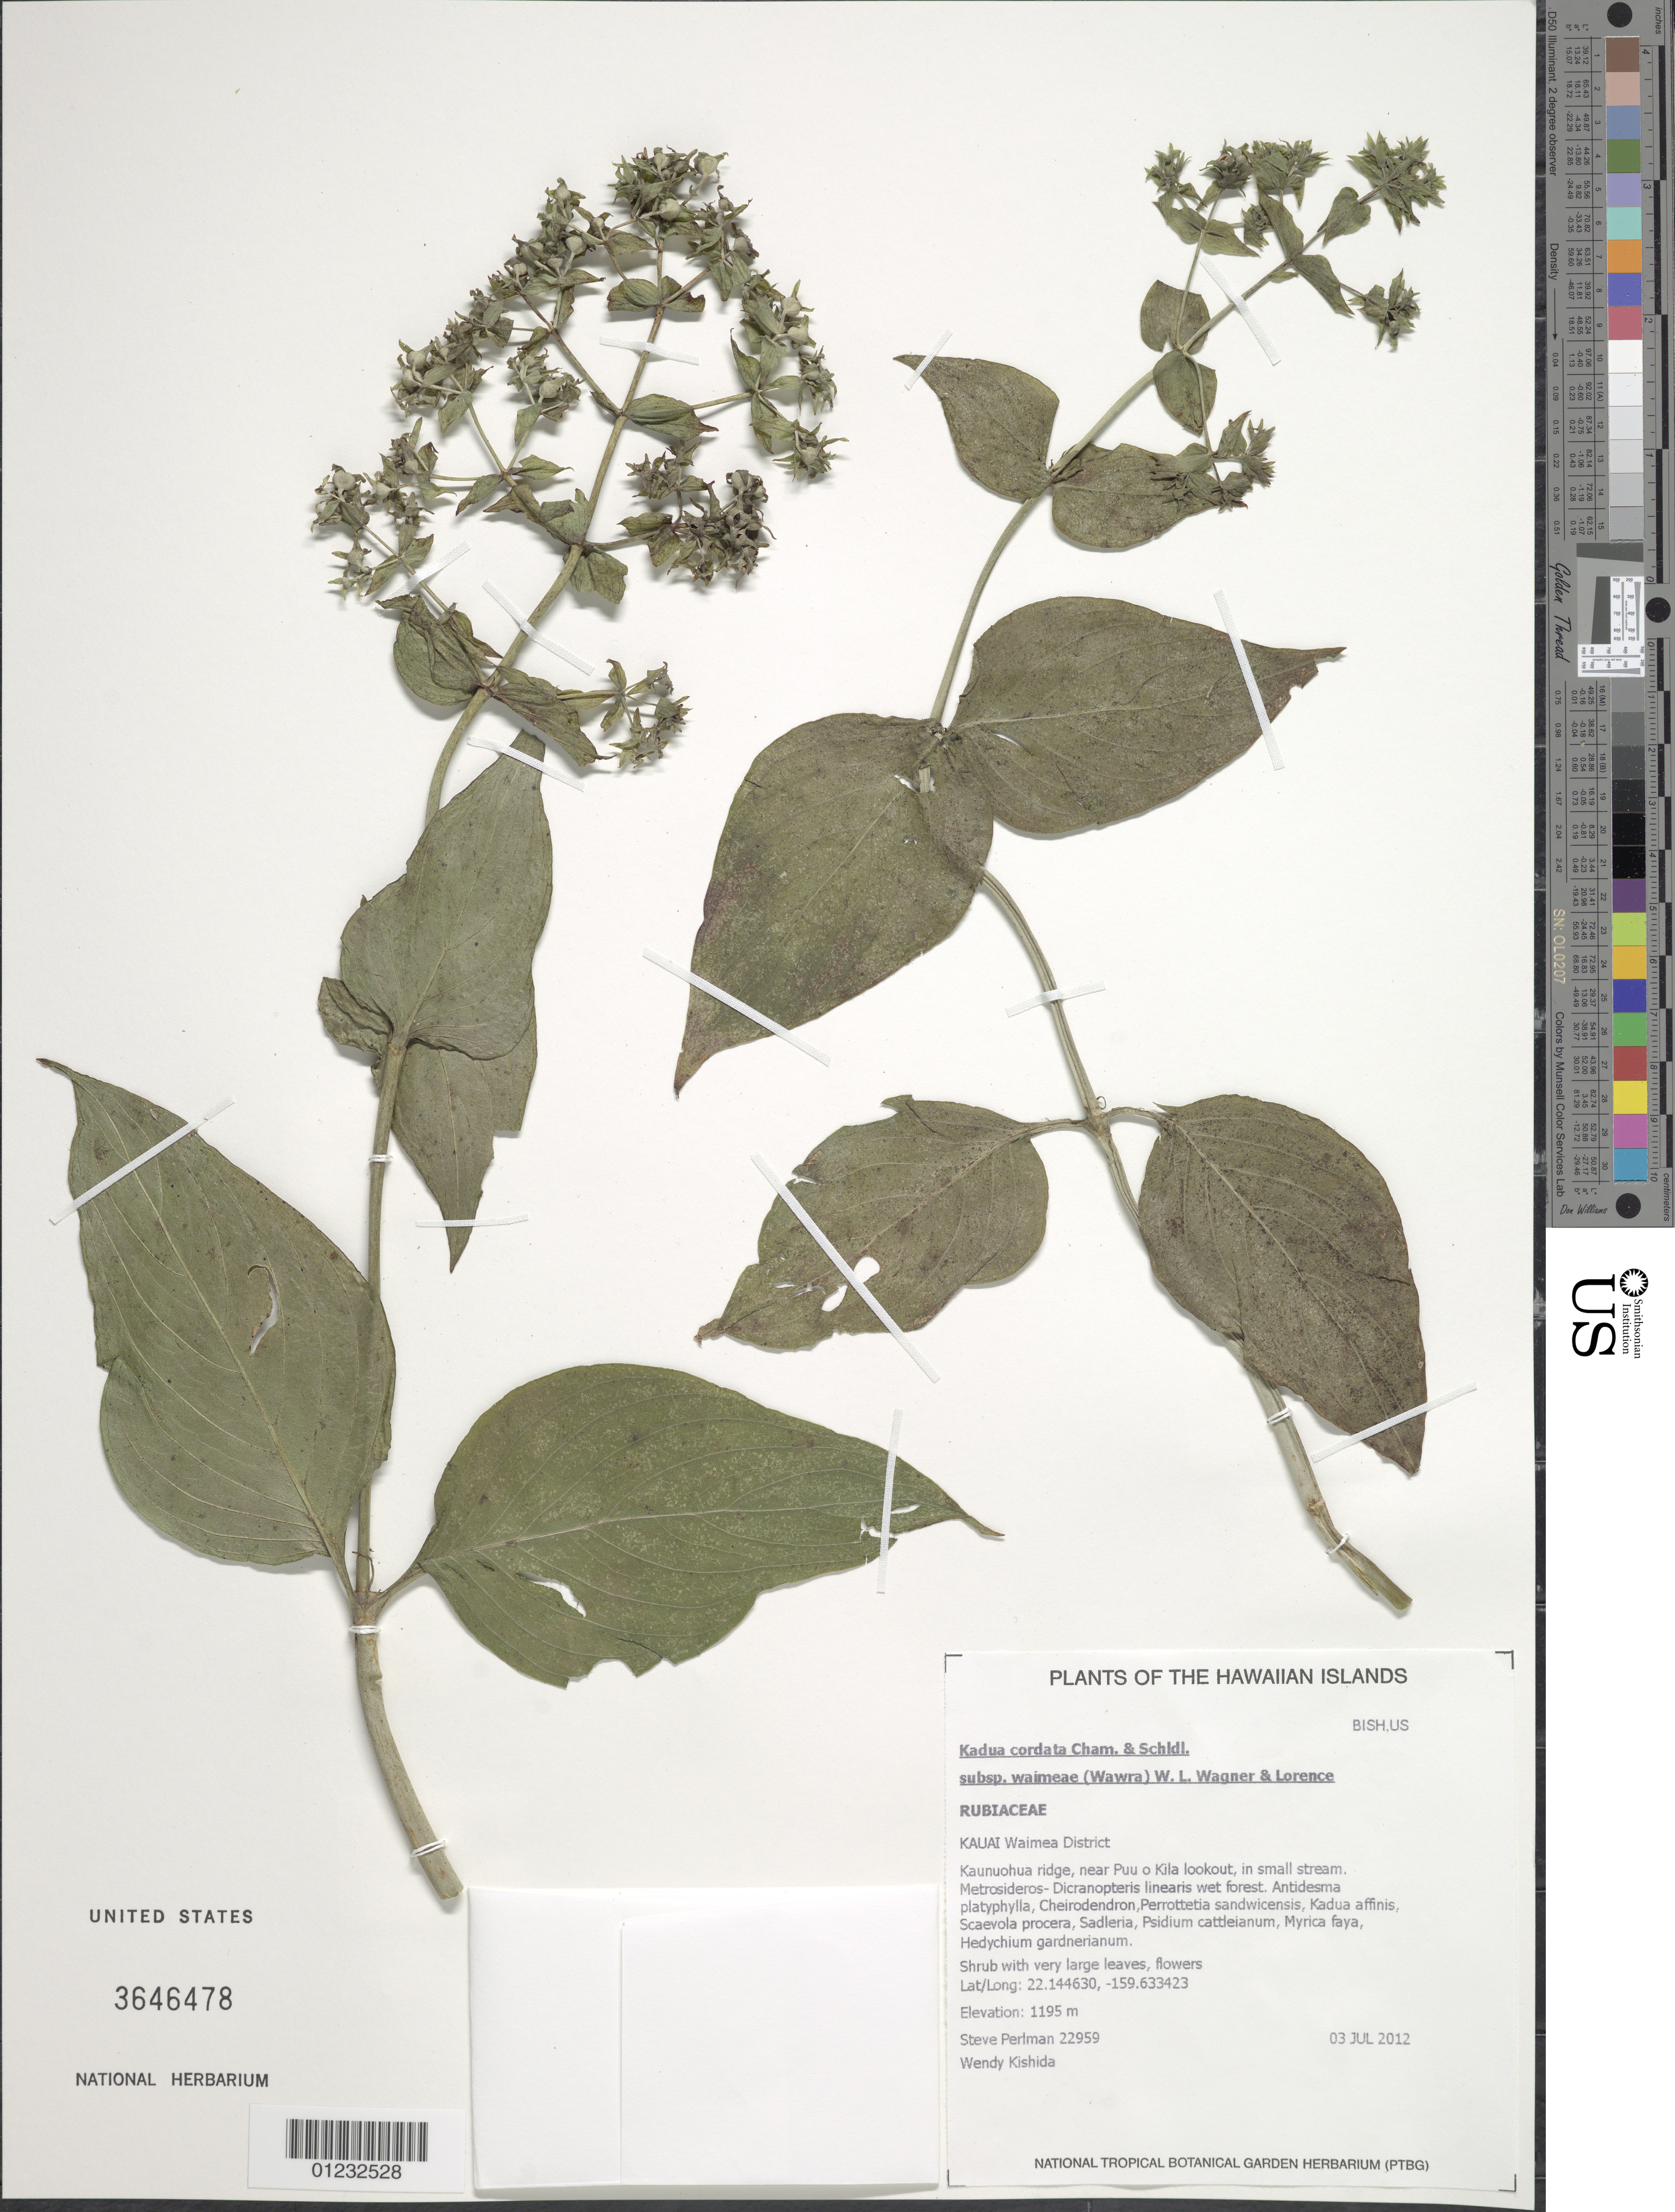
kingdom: Plantae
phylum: Tracheophyta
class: Magnoliopsida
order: Gentianales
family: Rubiaceae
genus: Kadua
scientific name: Kadua cordata subsp. waimeae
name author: (Wawra) W.L. Wagner & Lorence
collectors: S. P. Perlman & W. Kishida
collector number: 22959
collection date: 2012-07-03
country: United States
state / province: Hawaii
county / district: Kauai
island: Kaua'i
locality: Waimea District, Kaunuohua Ridge, near Puu o Kila lookout, in small stream.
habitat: Wet forest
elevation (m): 1195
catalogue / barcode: US 3646478